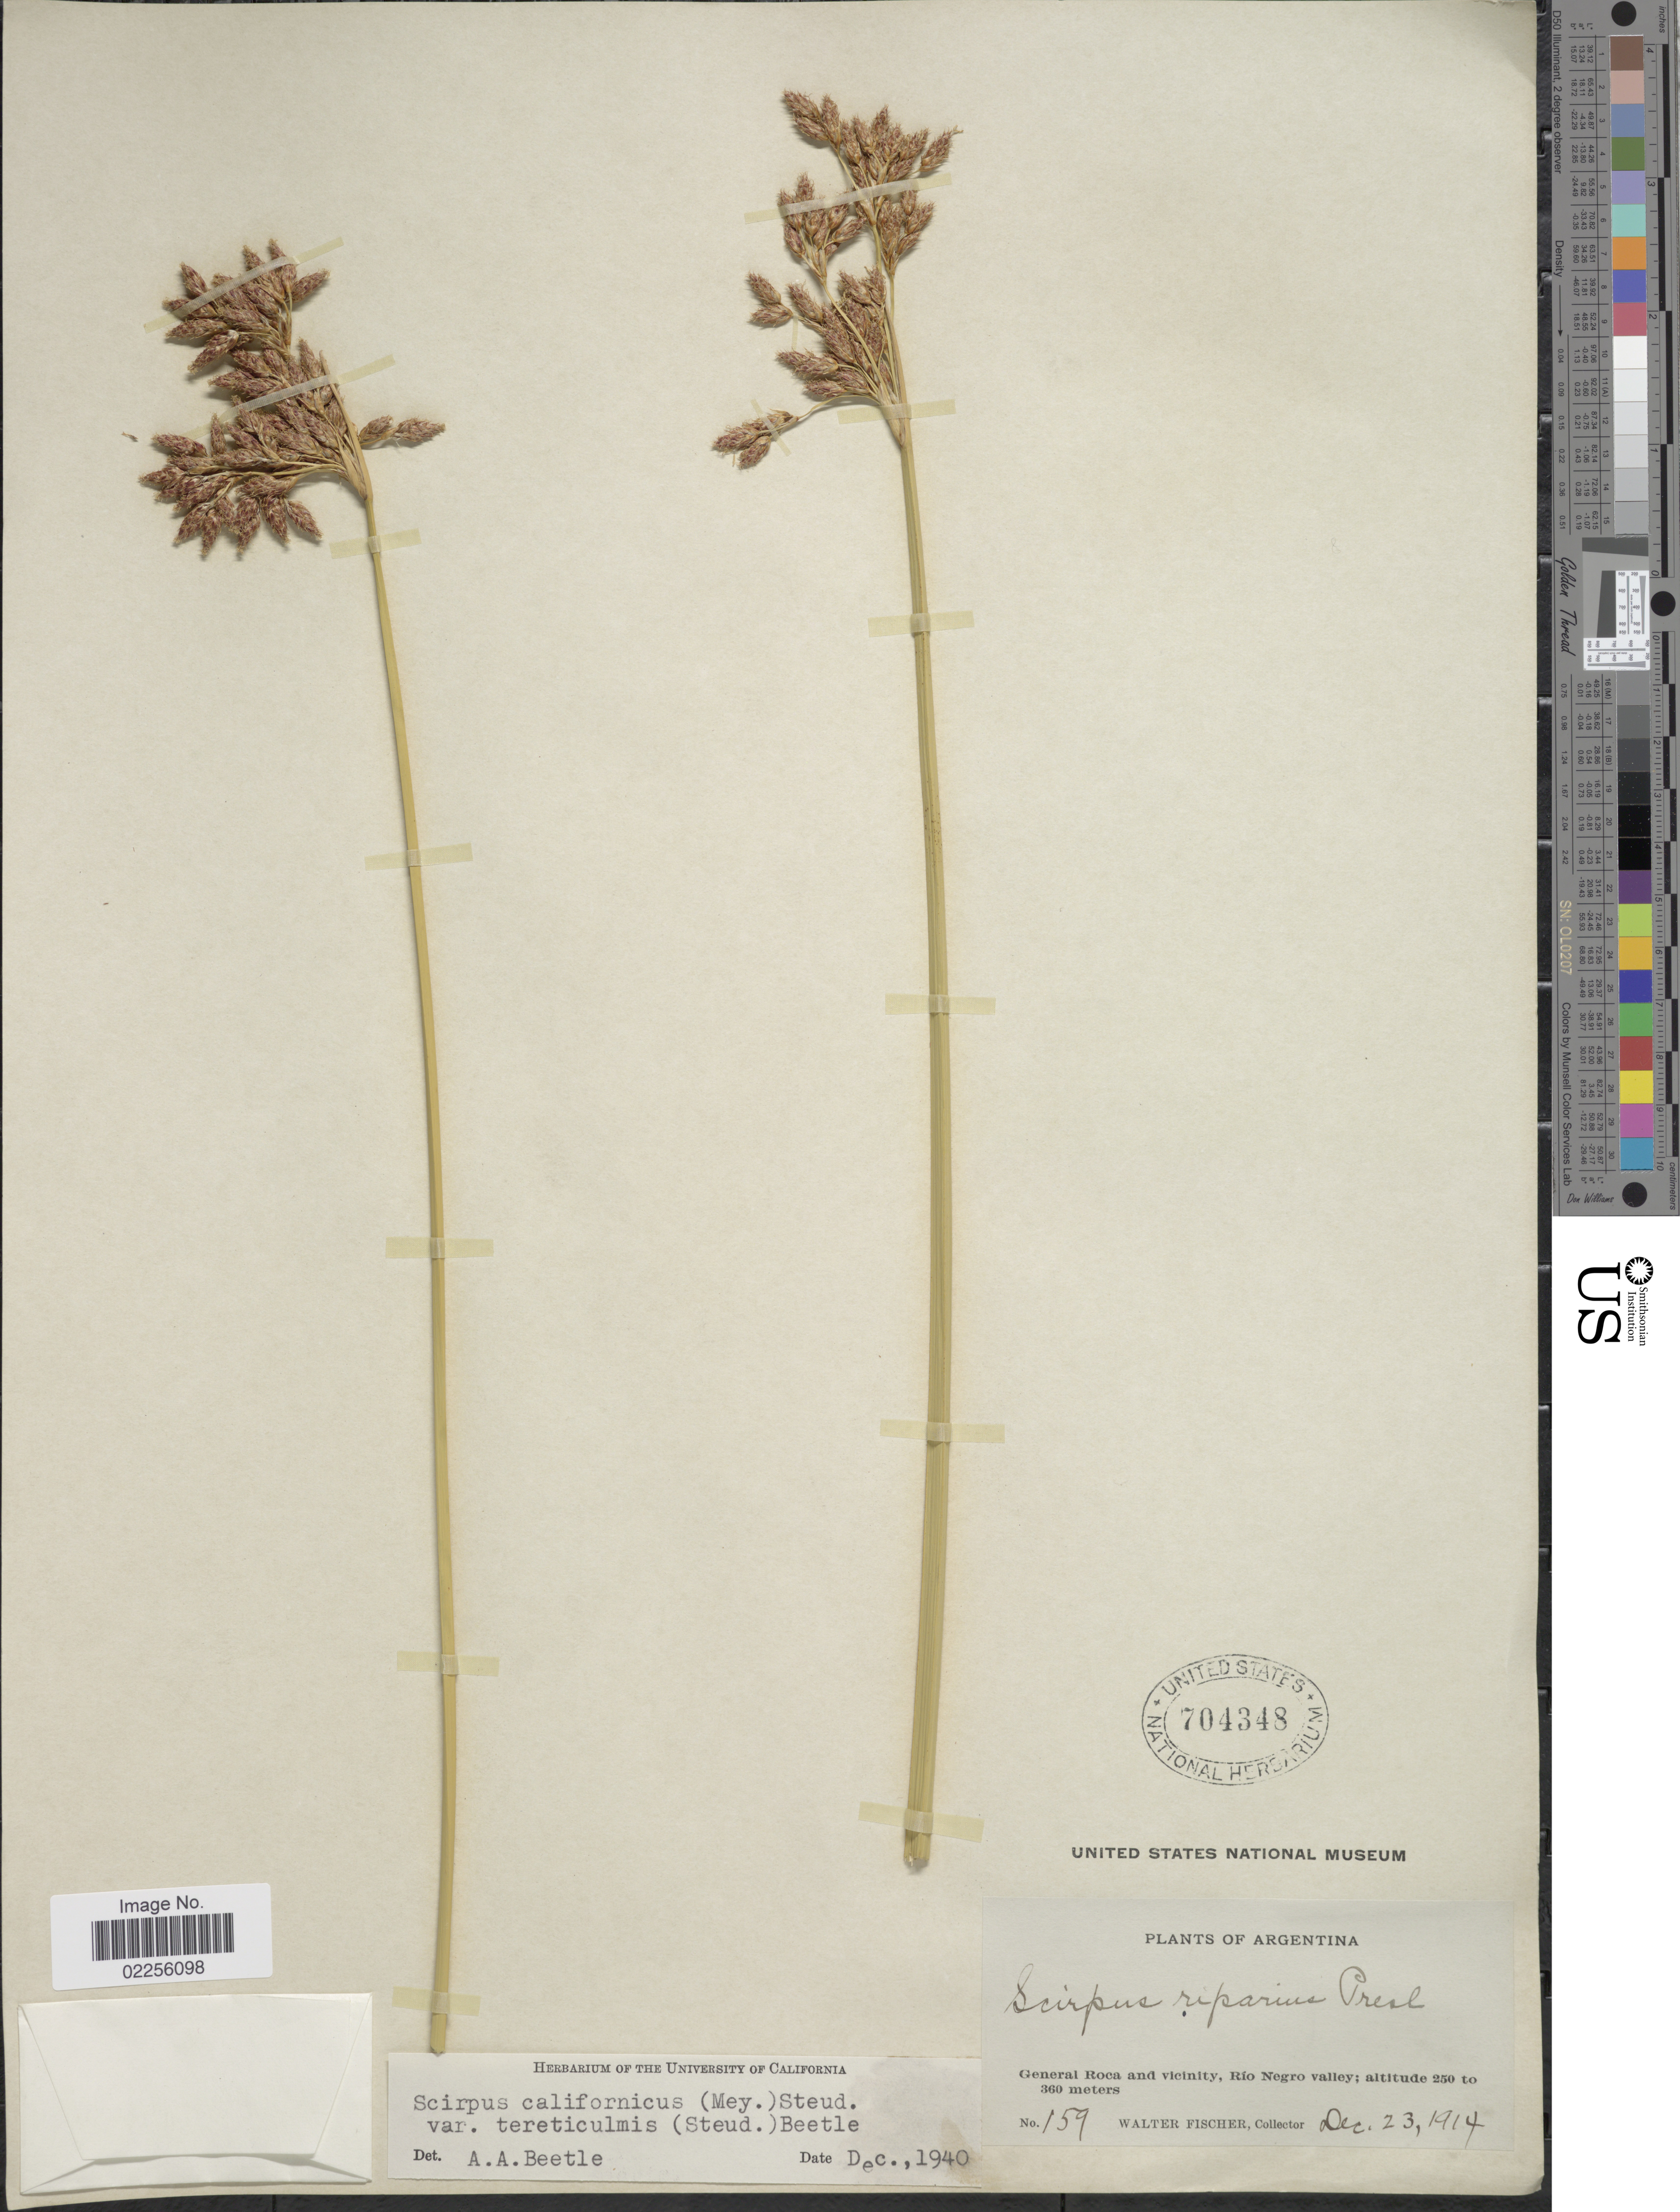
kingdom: Plantae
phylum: Tracheophyta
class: Liliopsida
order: Poales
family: Cyperaceae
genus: Schoenoplectus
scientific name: Schoenoplectus californicus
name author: (C.A. Mey.) Soják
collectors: W. Fischer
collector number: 159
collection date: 1914-12-23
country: Argentina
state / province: Rio Negro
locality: General Roca and vicinity, Río Negro valley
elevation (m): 250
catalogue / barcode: US 704348